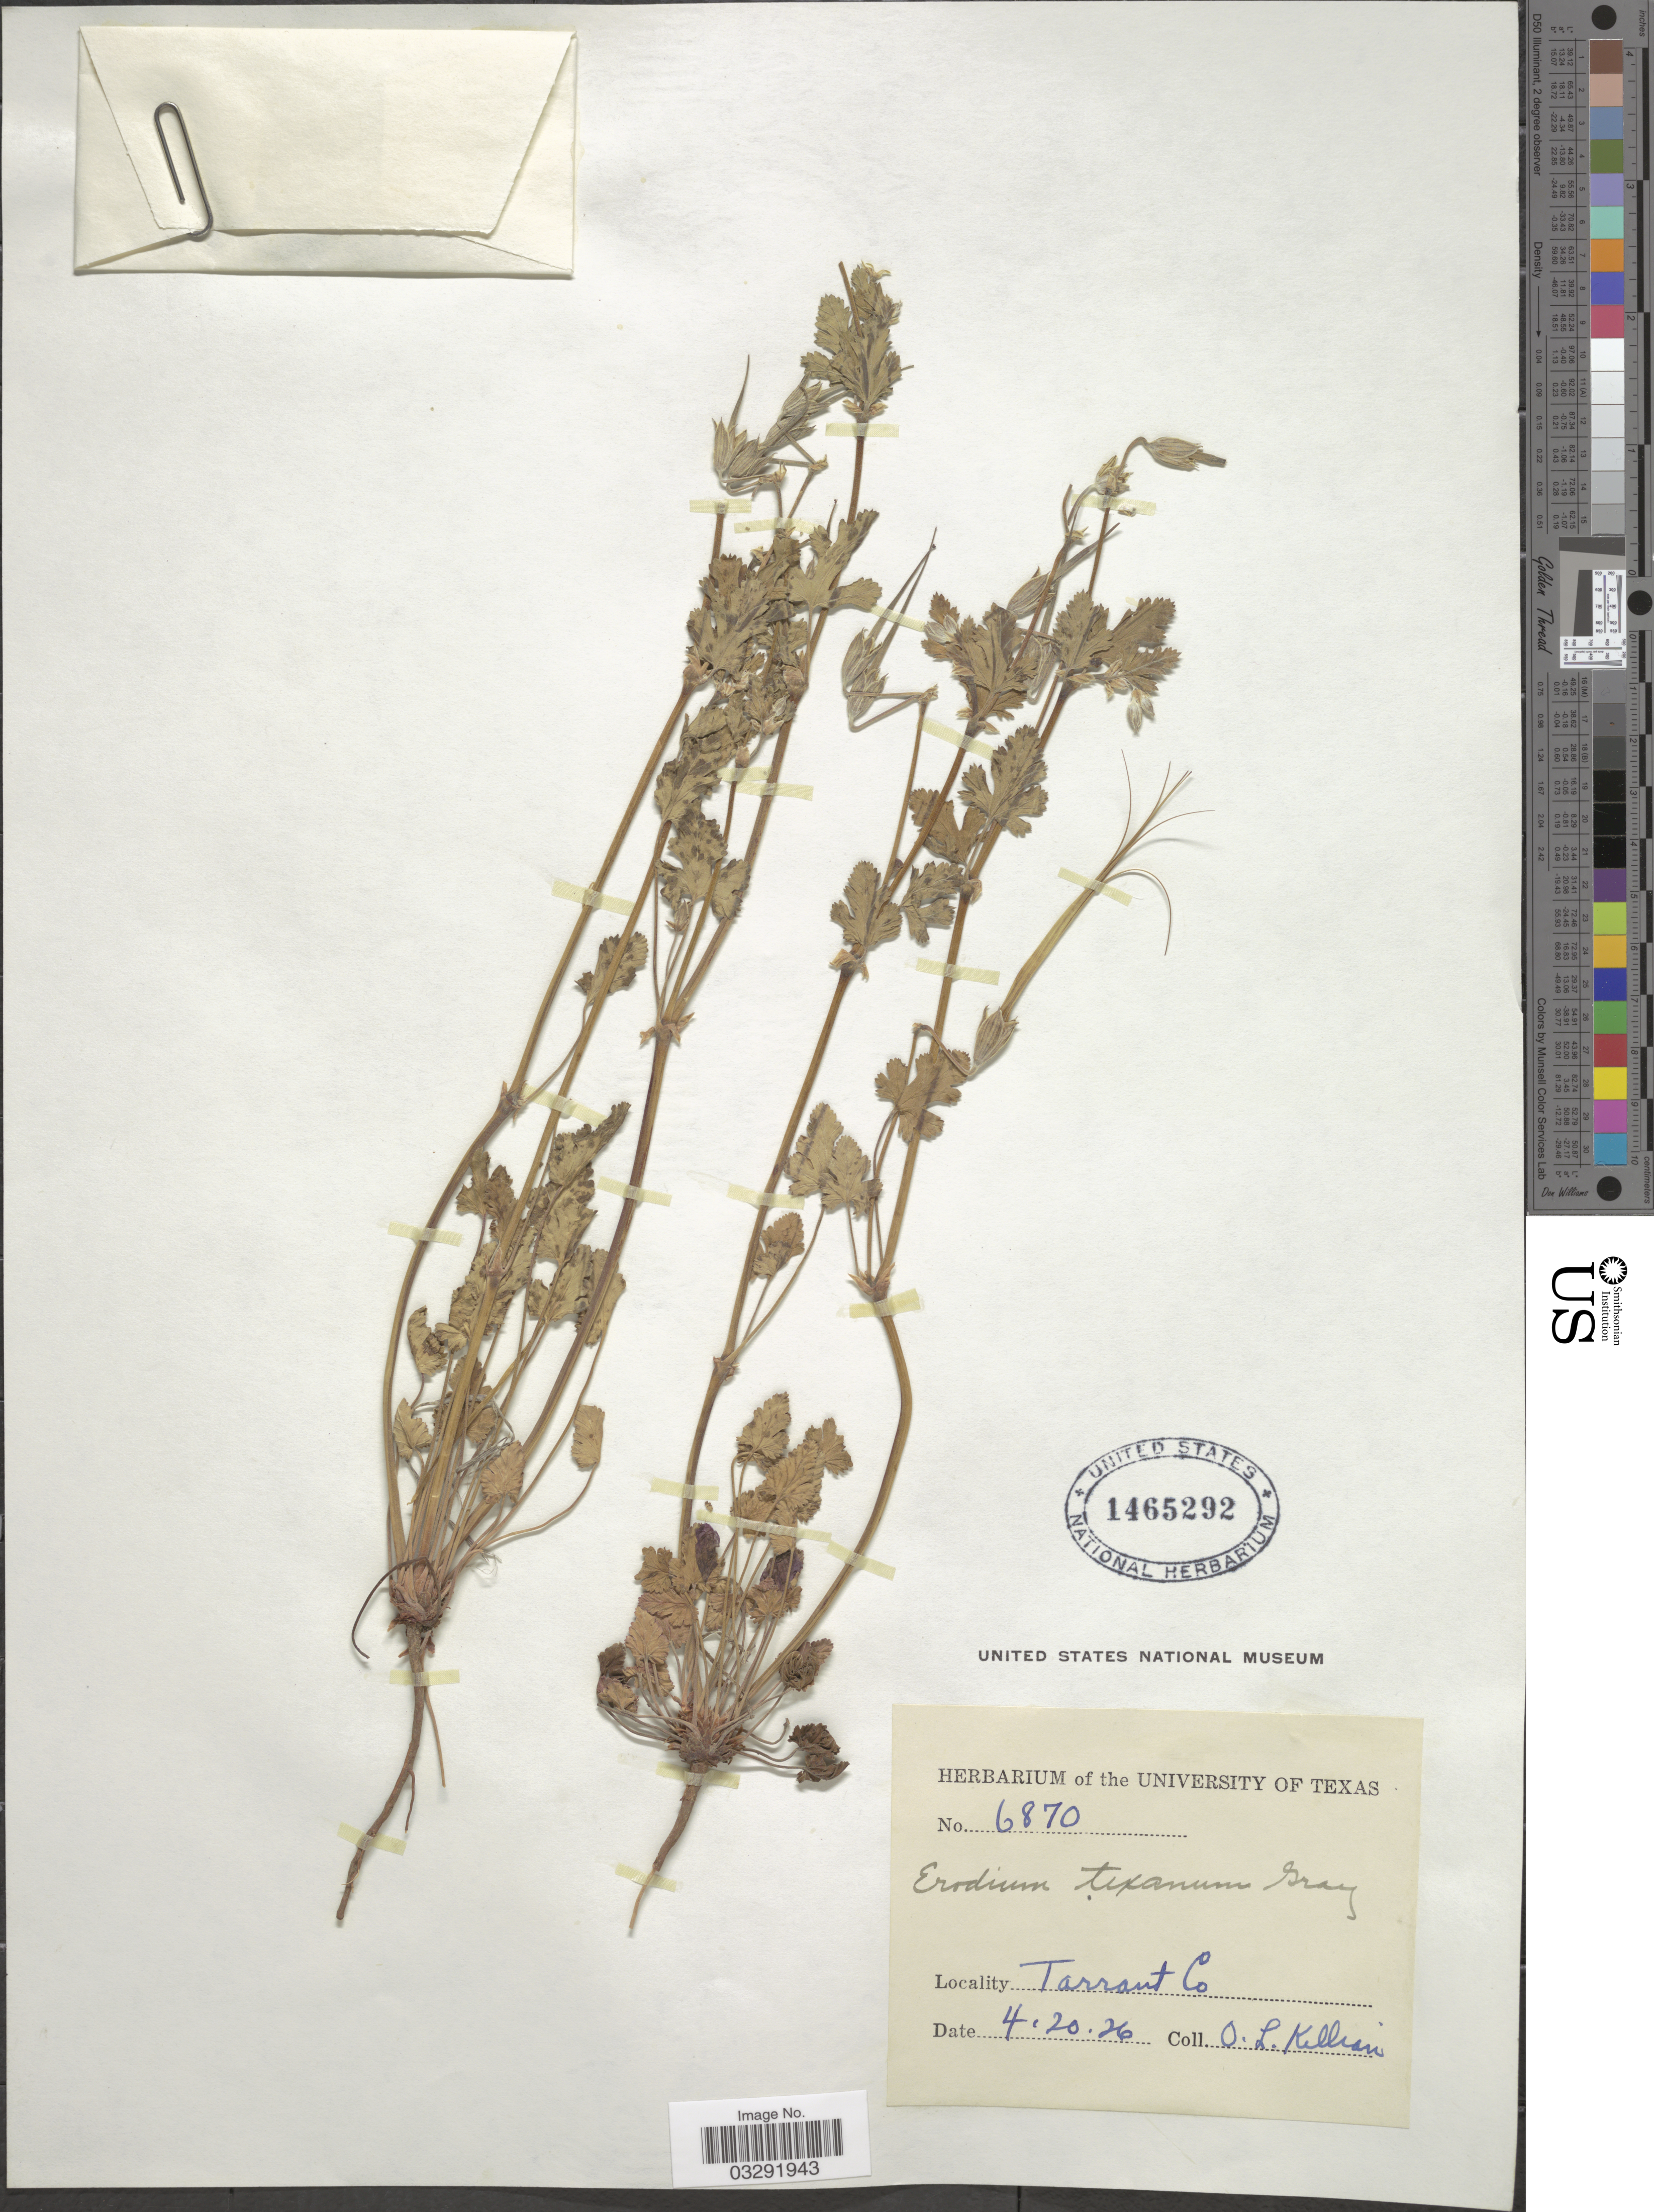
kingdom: Plantae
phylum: Tracheophyta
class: Magnoliopsida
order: Geraniales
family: Geraniaceae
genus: Erodium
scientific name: Erodium texanum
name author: A. Gray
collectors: O. Killian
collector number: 6870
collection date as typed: Transcribed d/m/y: 20/4/26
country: United States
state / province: Texas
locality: Tarrant Co.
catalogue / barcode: US 1465292